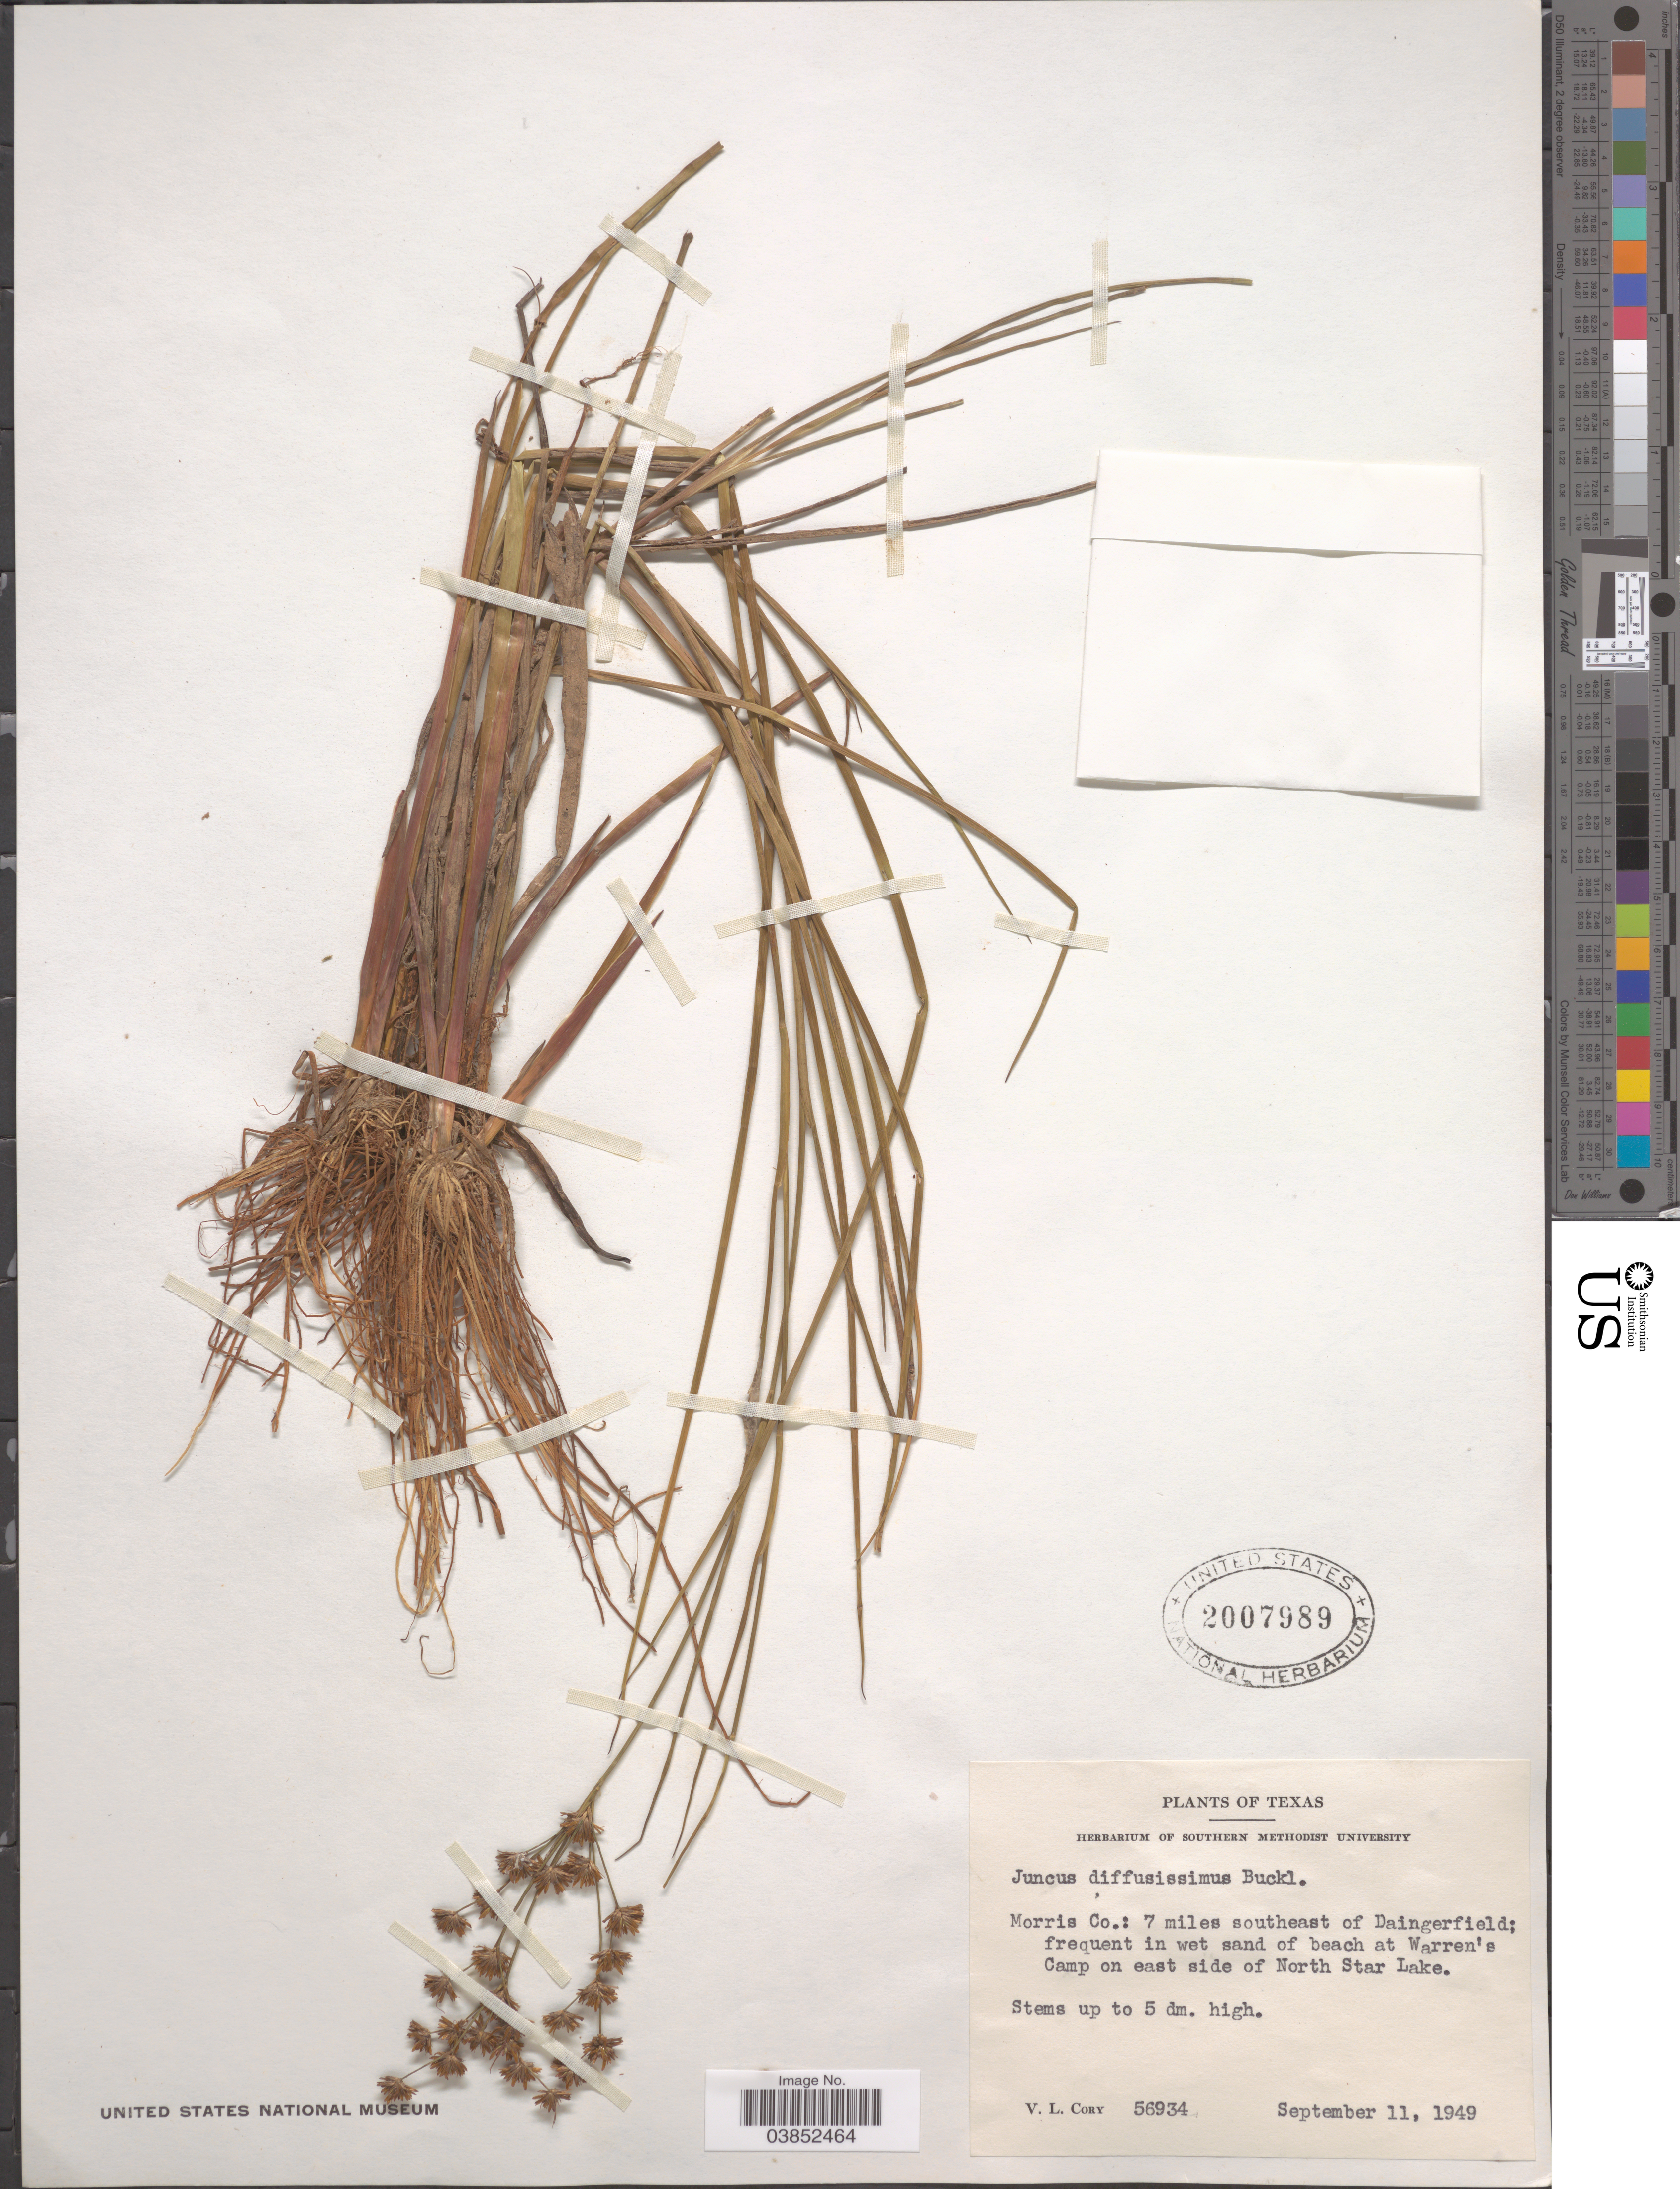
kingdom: Plantae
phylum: Tracheophyta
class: Liliopsida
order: Poales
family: Juncaceae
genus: Juncus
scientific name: Juncus diffusissimus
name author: Buckley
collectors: V. Cory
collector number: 56934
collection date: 1949-09-11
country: United States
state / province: Texas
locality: Morris Co.: 7 miles southeast of Daingerfield; Warren's Camp on east side of North Star Lake.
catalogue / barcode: US 2007989